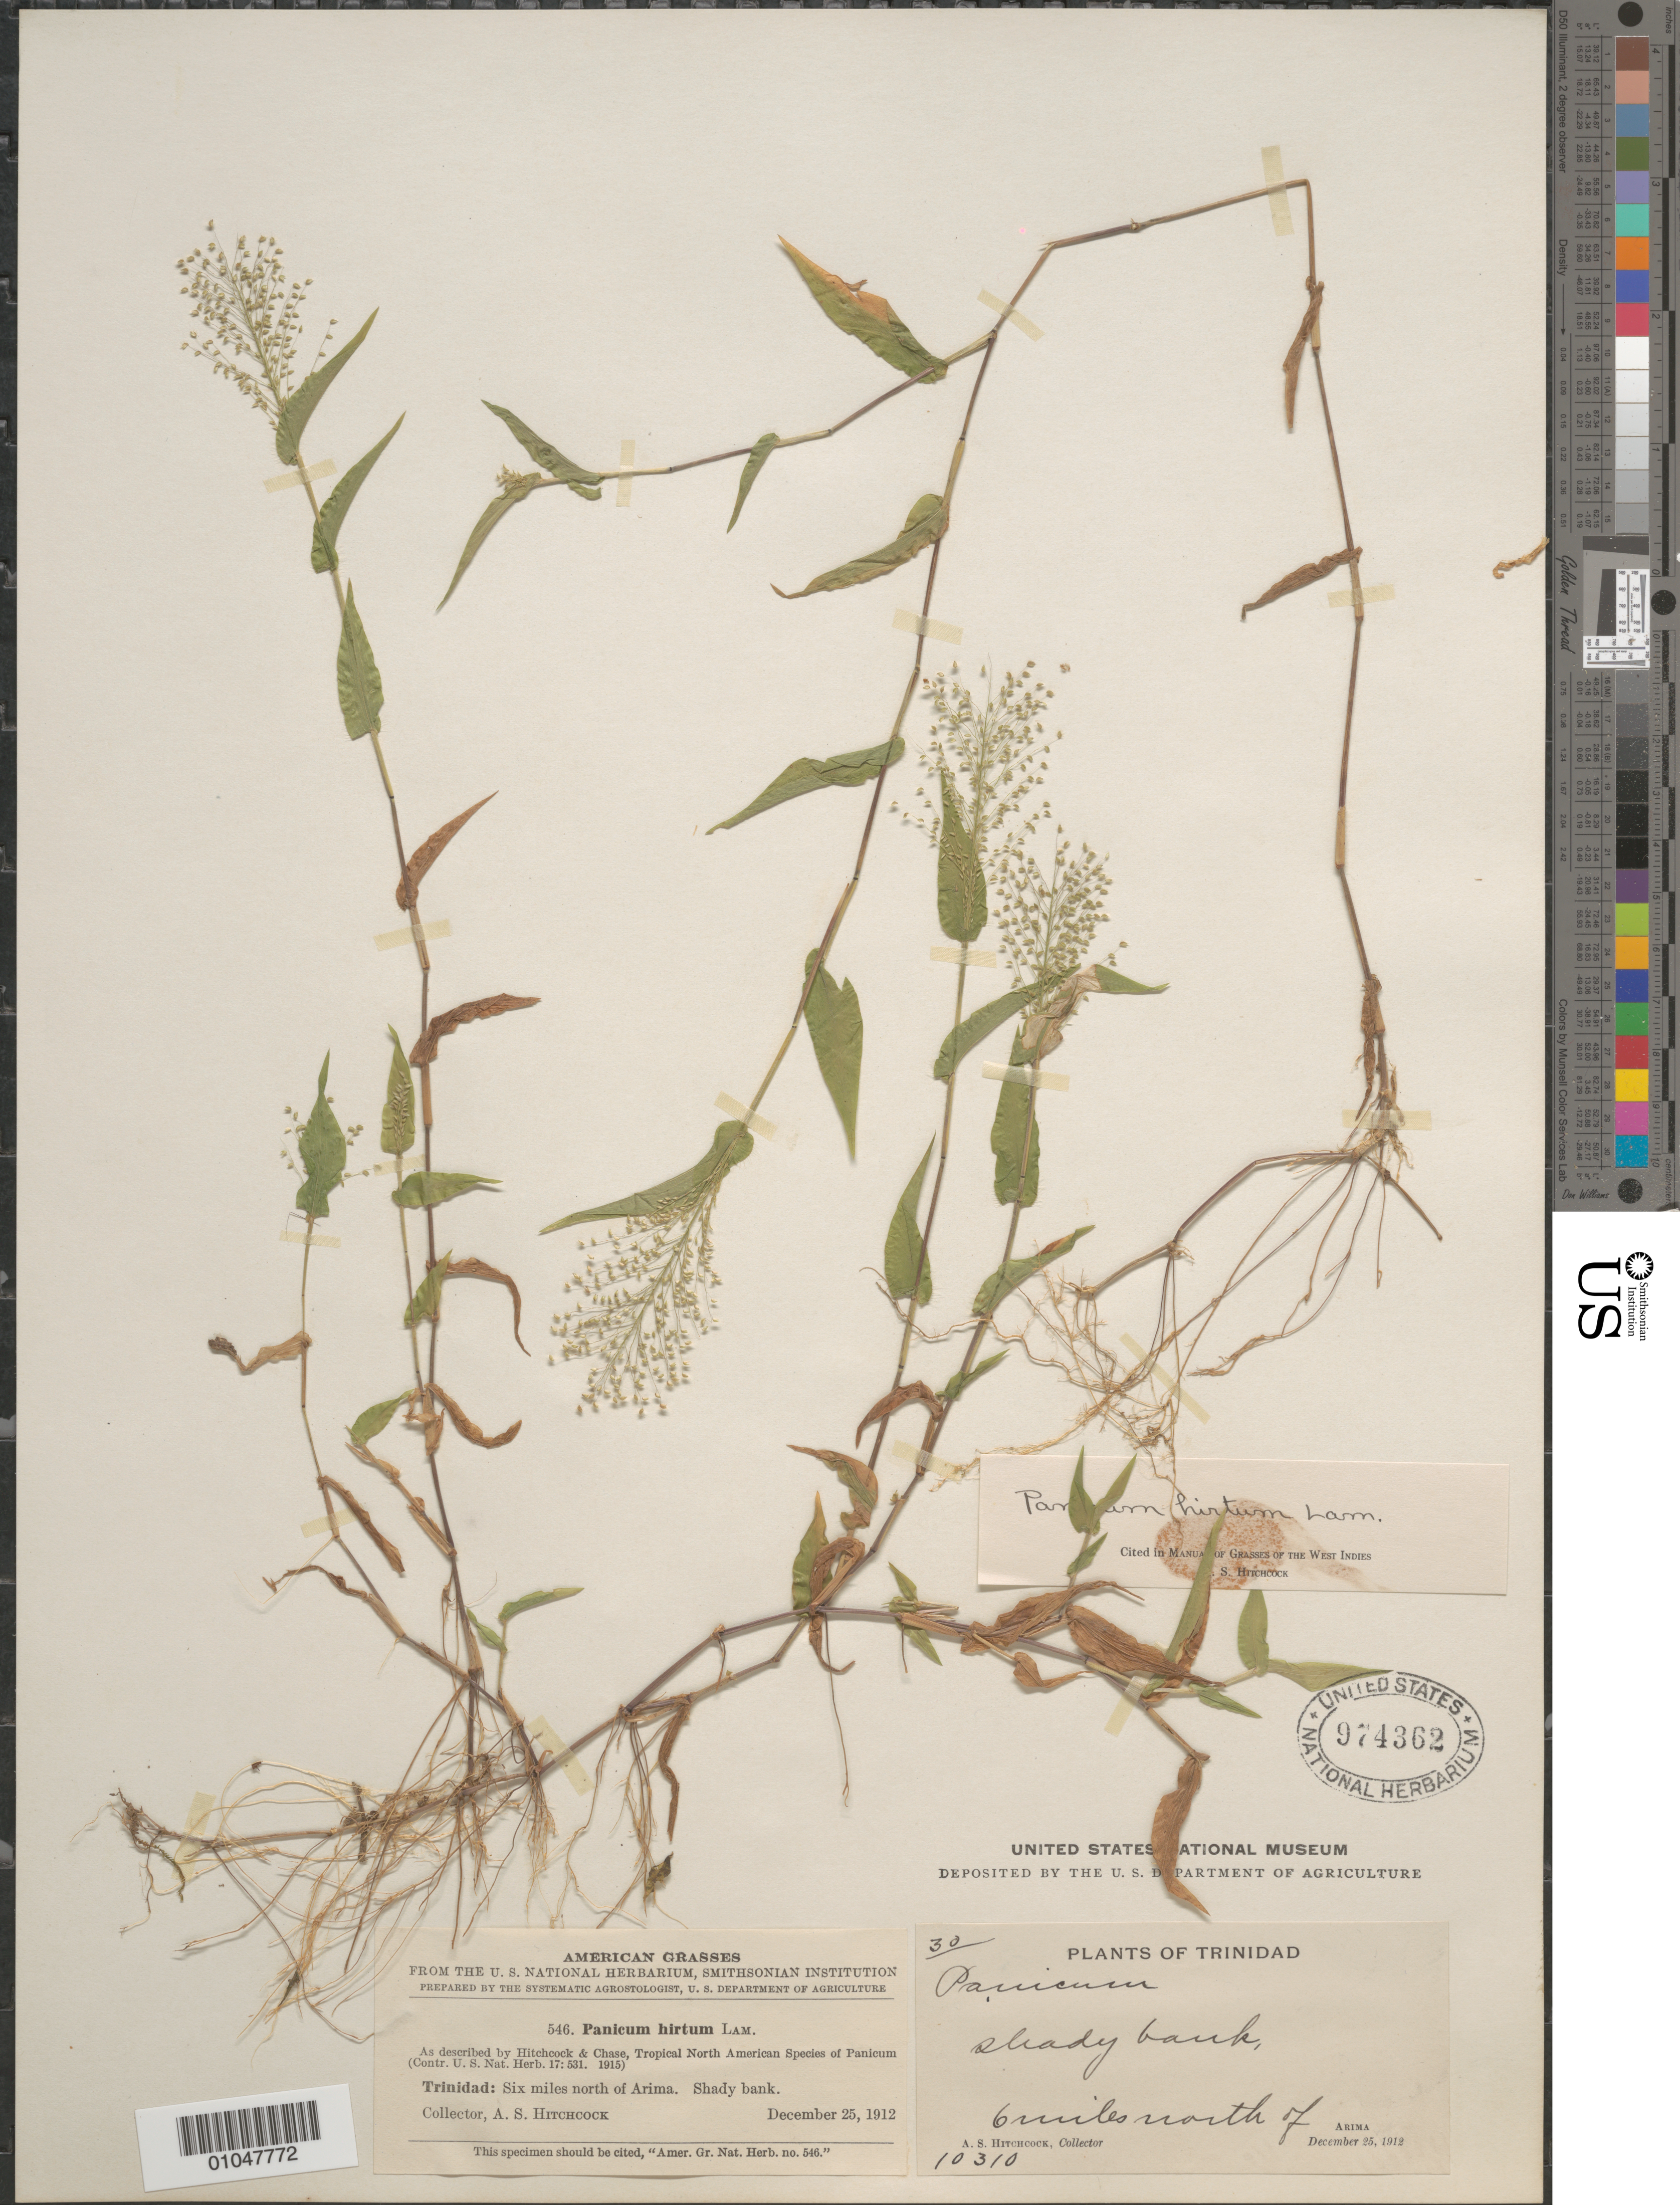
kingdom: Plantae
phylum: Tracheophyta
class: Liliopsida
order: Poales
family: Poaceae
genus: Panicum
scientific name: Panicum hirtum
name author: Lam.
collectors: A. S. Hitchcock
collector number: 10310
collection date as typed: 25 Dec 1912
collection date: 1912-12-25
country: Trinidad and Tobago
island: Trinidad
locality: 6 m N of Arima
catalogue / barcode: US 974362